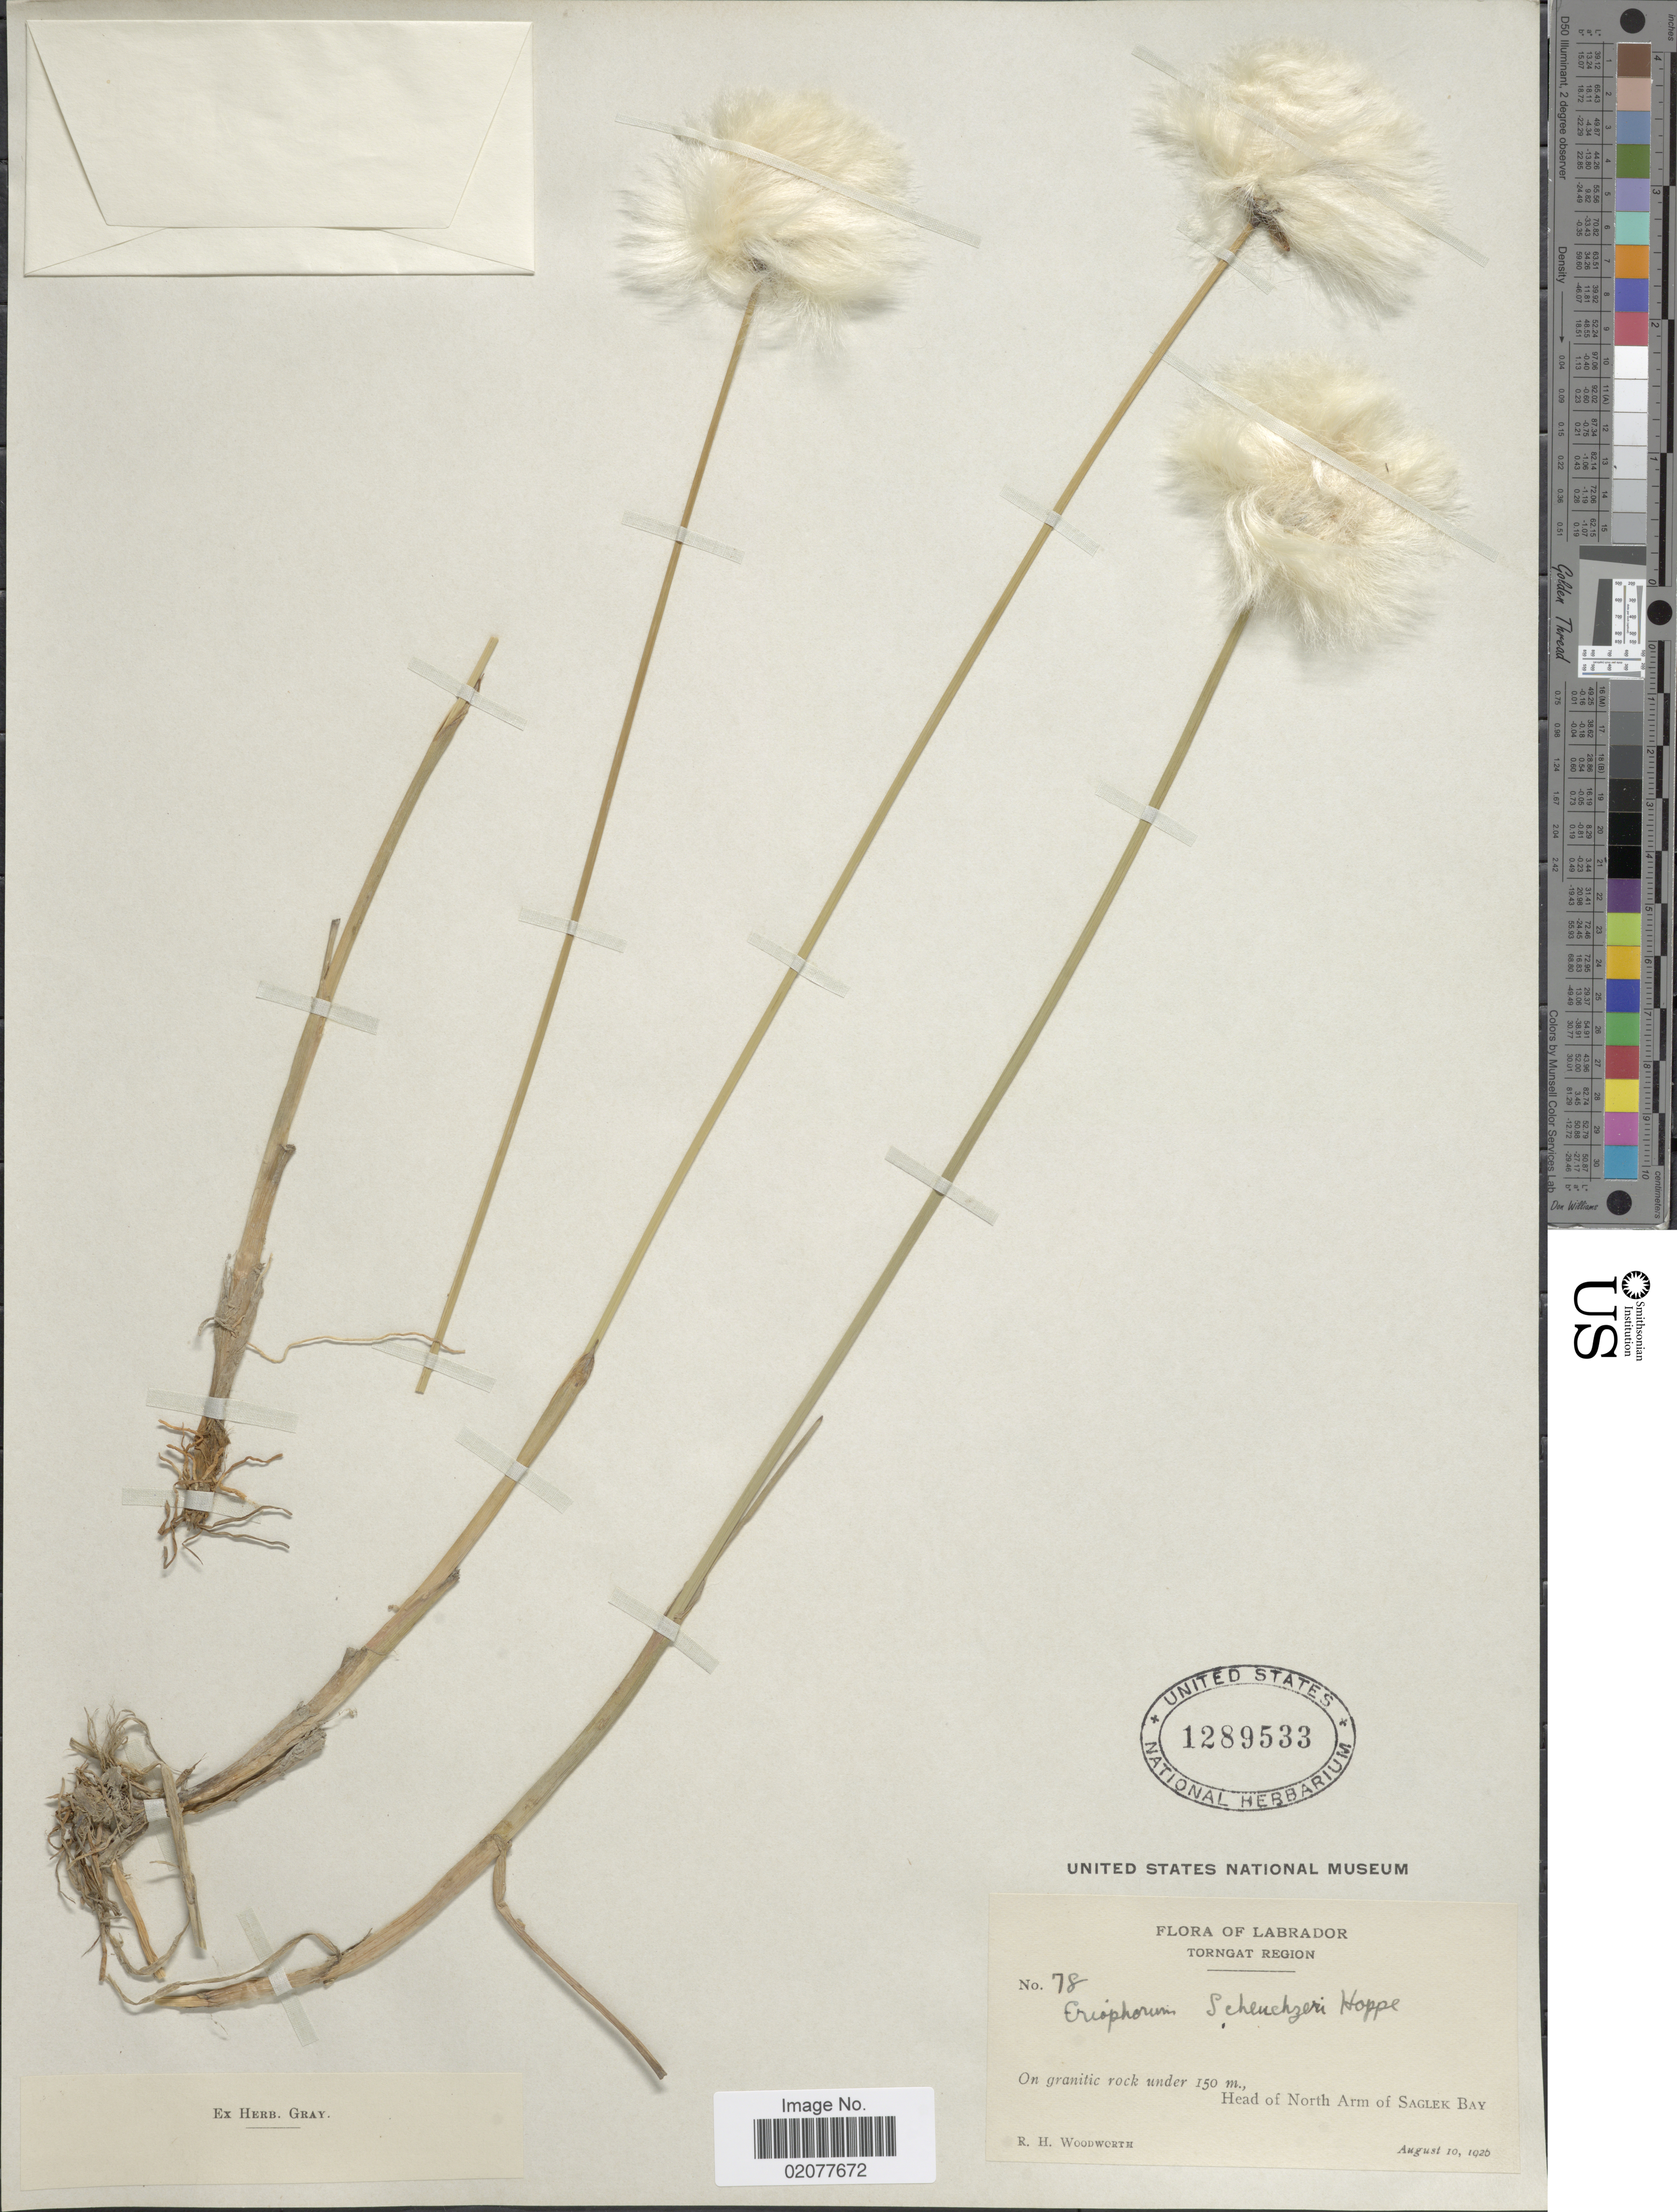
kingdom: Plantae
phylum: Tracheophyta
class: Liliopsida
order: Poales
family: Cyperaceae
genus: Eriophorum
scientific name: Eriophorum scheuchzeri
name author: Hoppe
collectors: R. Woodworth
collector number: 78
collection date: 1920-08-10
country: Canada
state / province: Newfoundland and Labrador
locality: Labrador. Head of North Arm of Saglek Bay . Torngat region.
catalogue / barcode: US 1289533